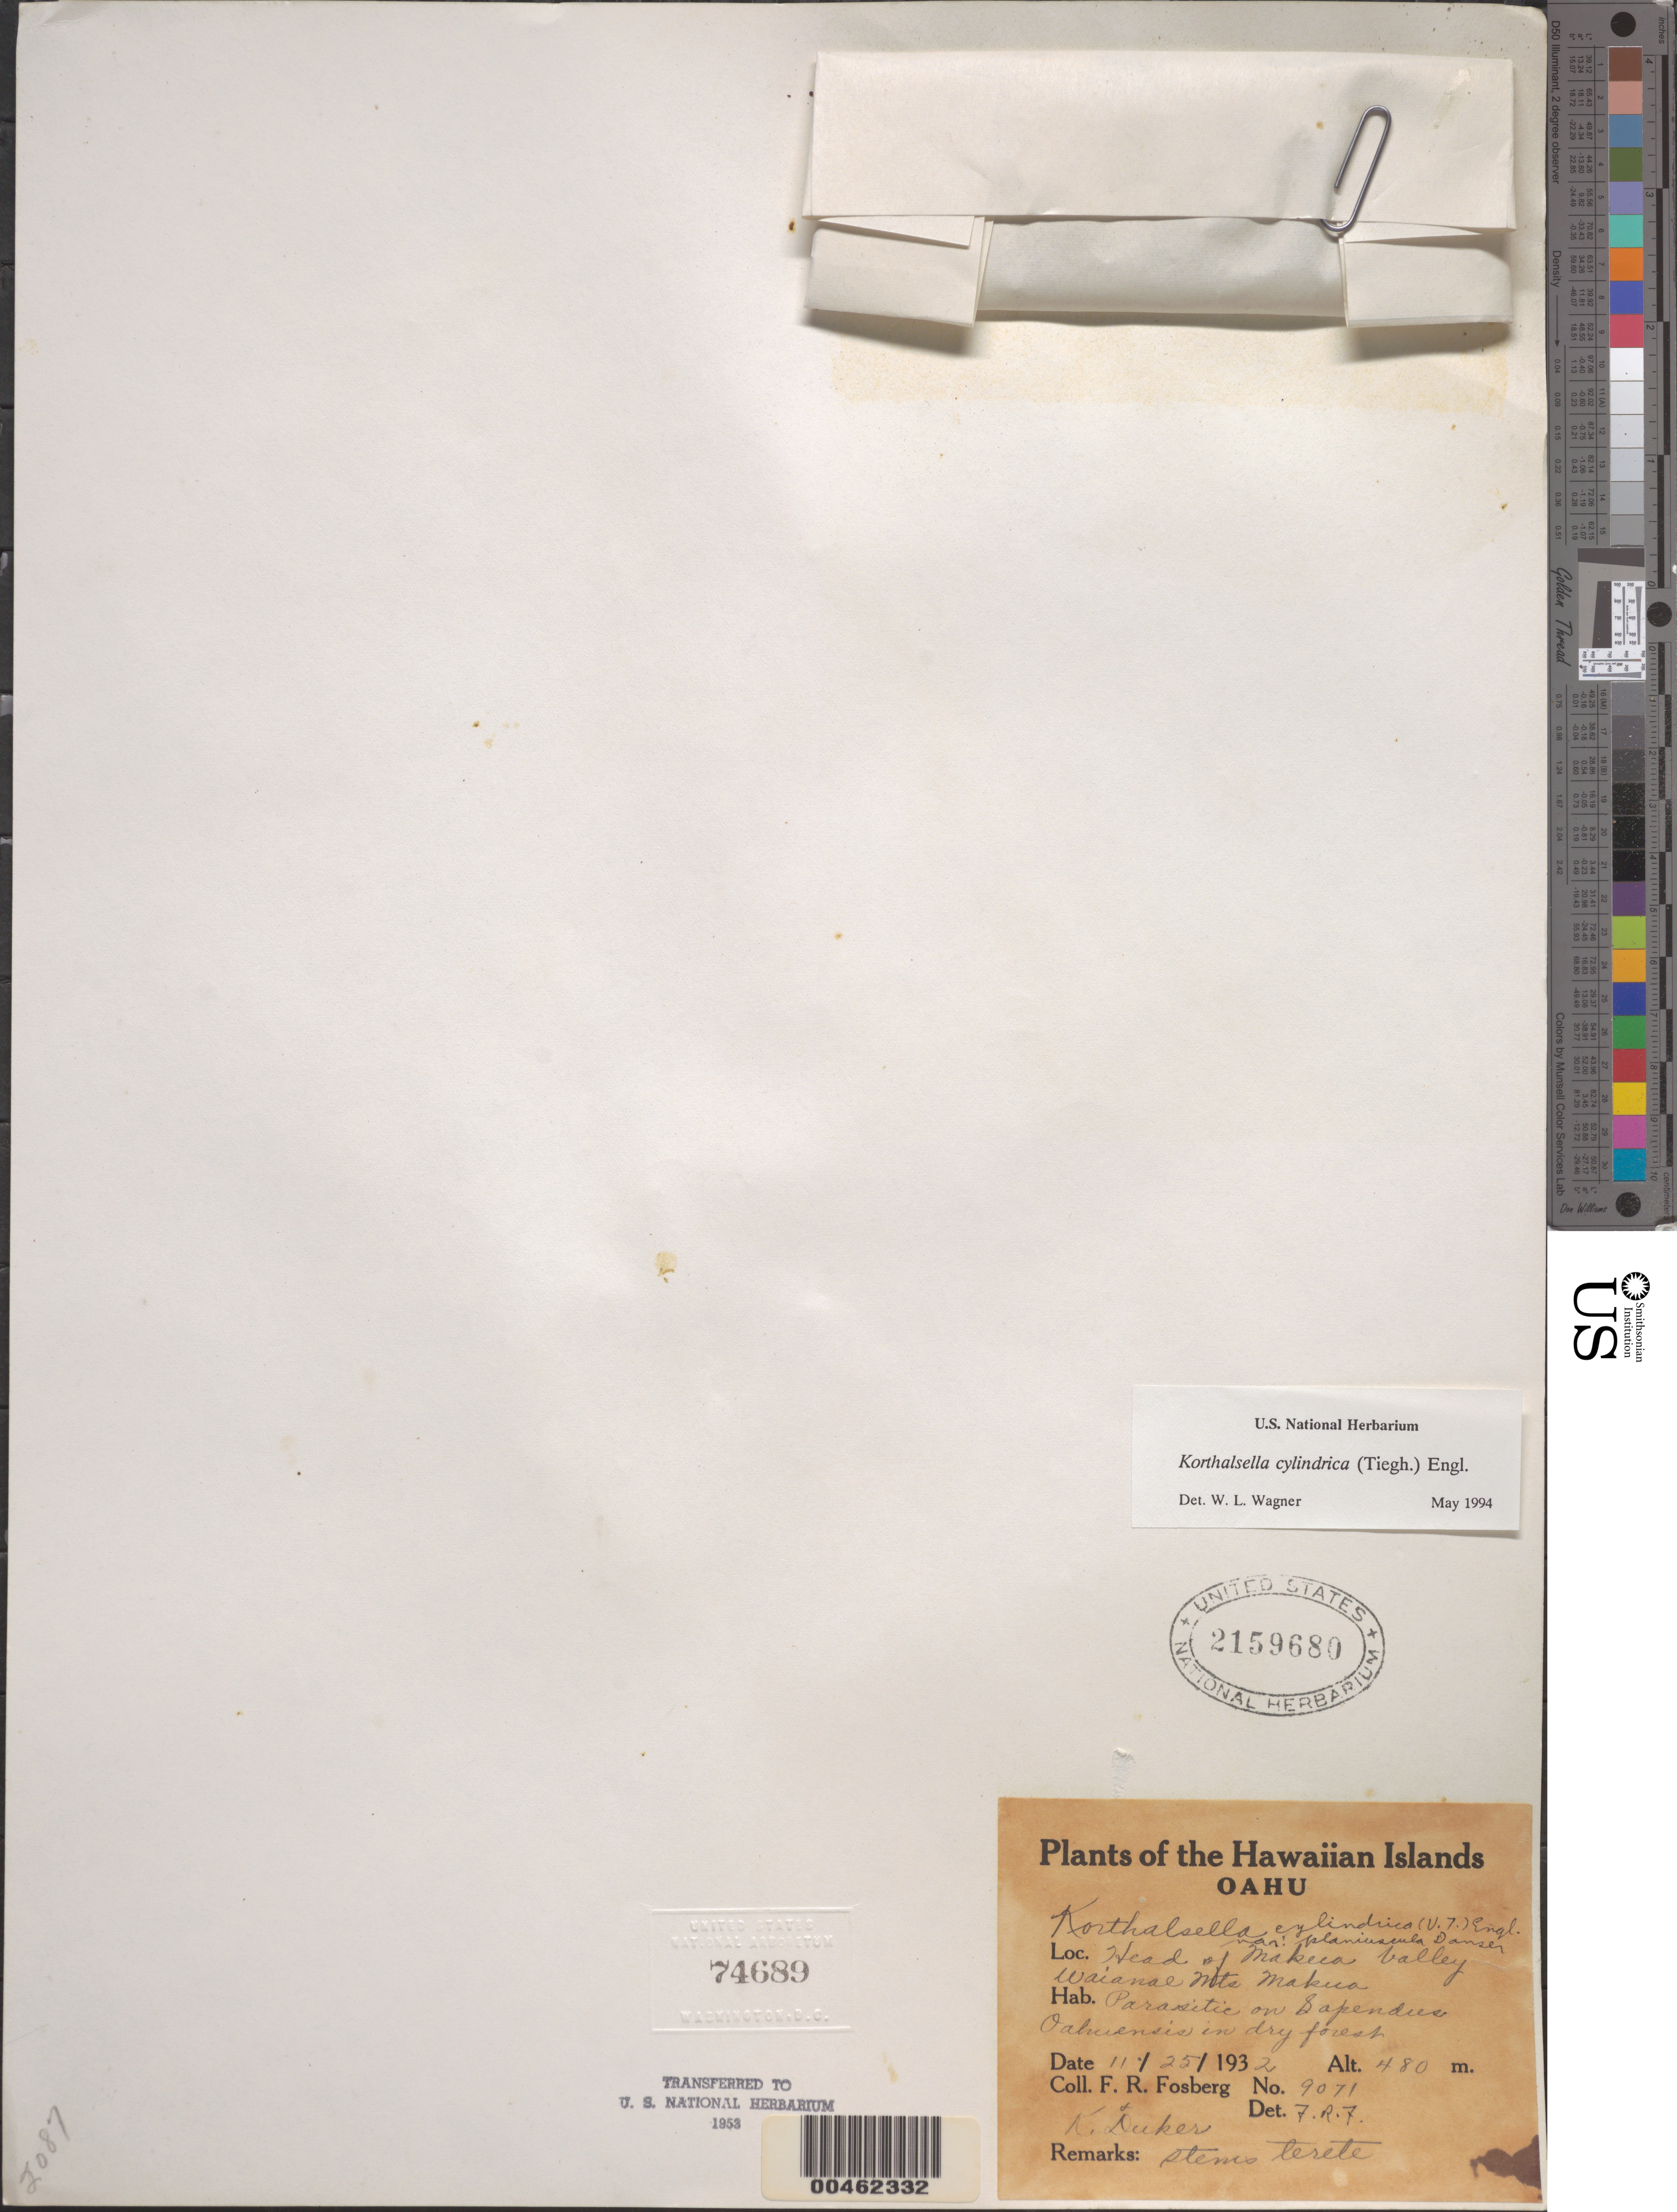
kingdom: Plantae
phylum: Tracheophyta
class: Magnoliopsida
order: Santalales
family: Viscaceae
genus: Korthalsella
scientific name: Korthalsella cylindrica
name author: (Tiegh.) Engl.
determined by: Wagner, W. L., (BOT), Smithsonian Institution - National Museum of Natural History (UNITED STATES)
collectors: F. R. Fosberg & K. Duker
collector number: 9071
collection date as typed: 25 Nov 1932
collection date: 1932-11-25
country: United States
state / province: Hawaii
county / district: Honolulu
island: Oahu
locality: Head of Makua Valley, Waianae Mts., Makua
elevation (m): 480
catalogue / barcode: US 2159680